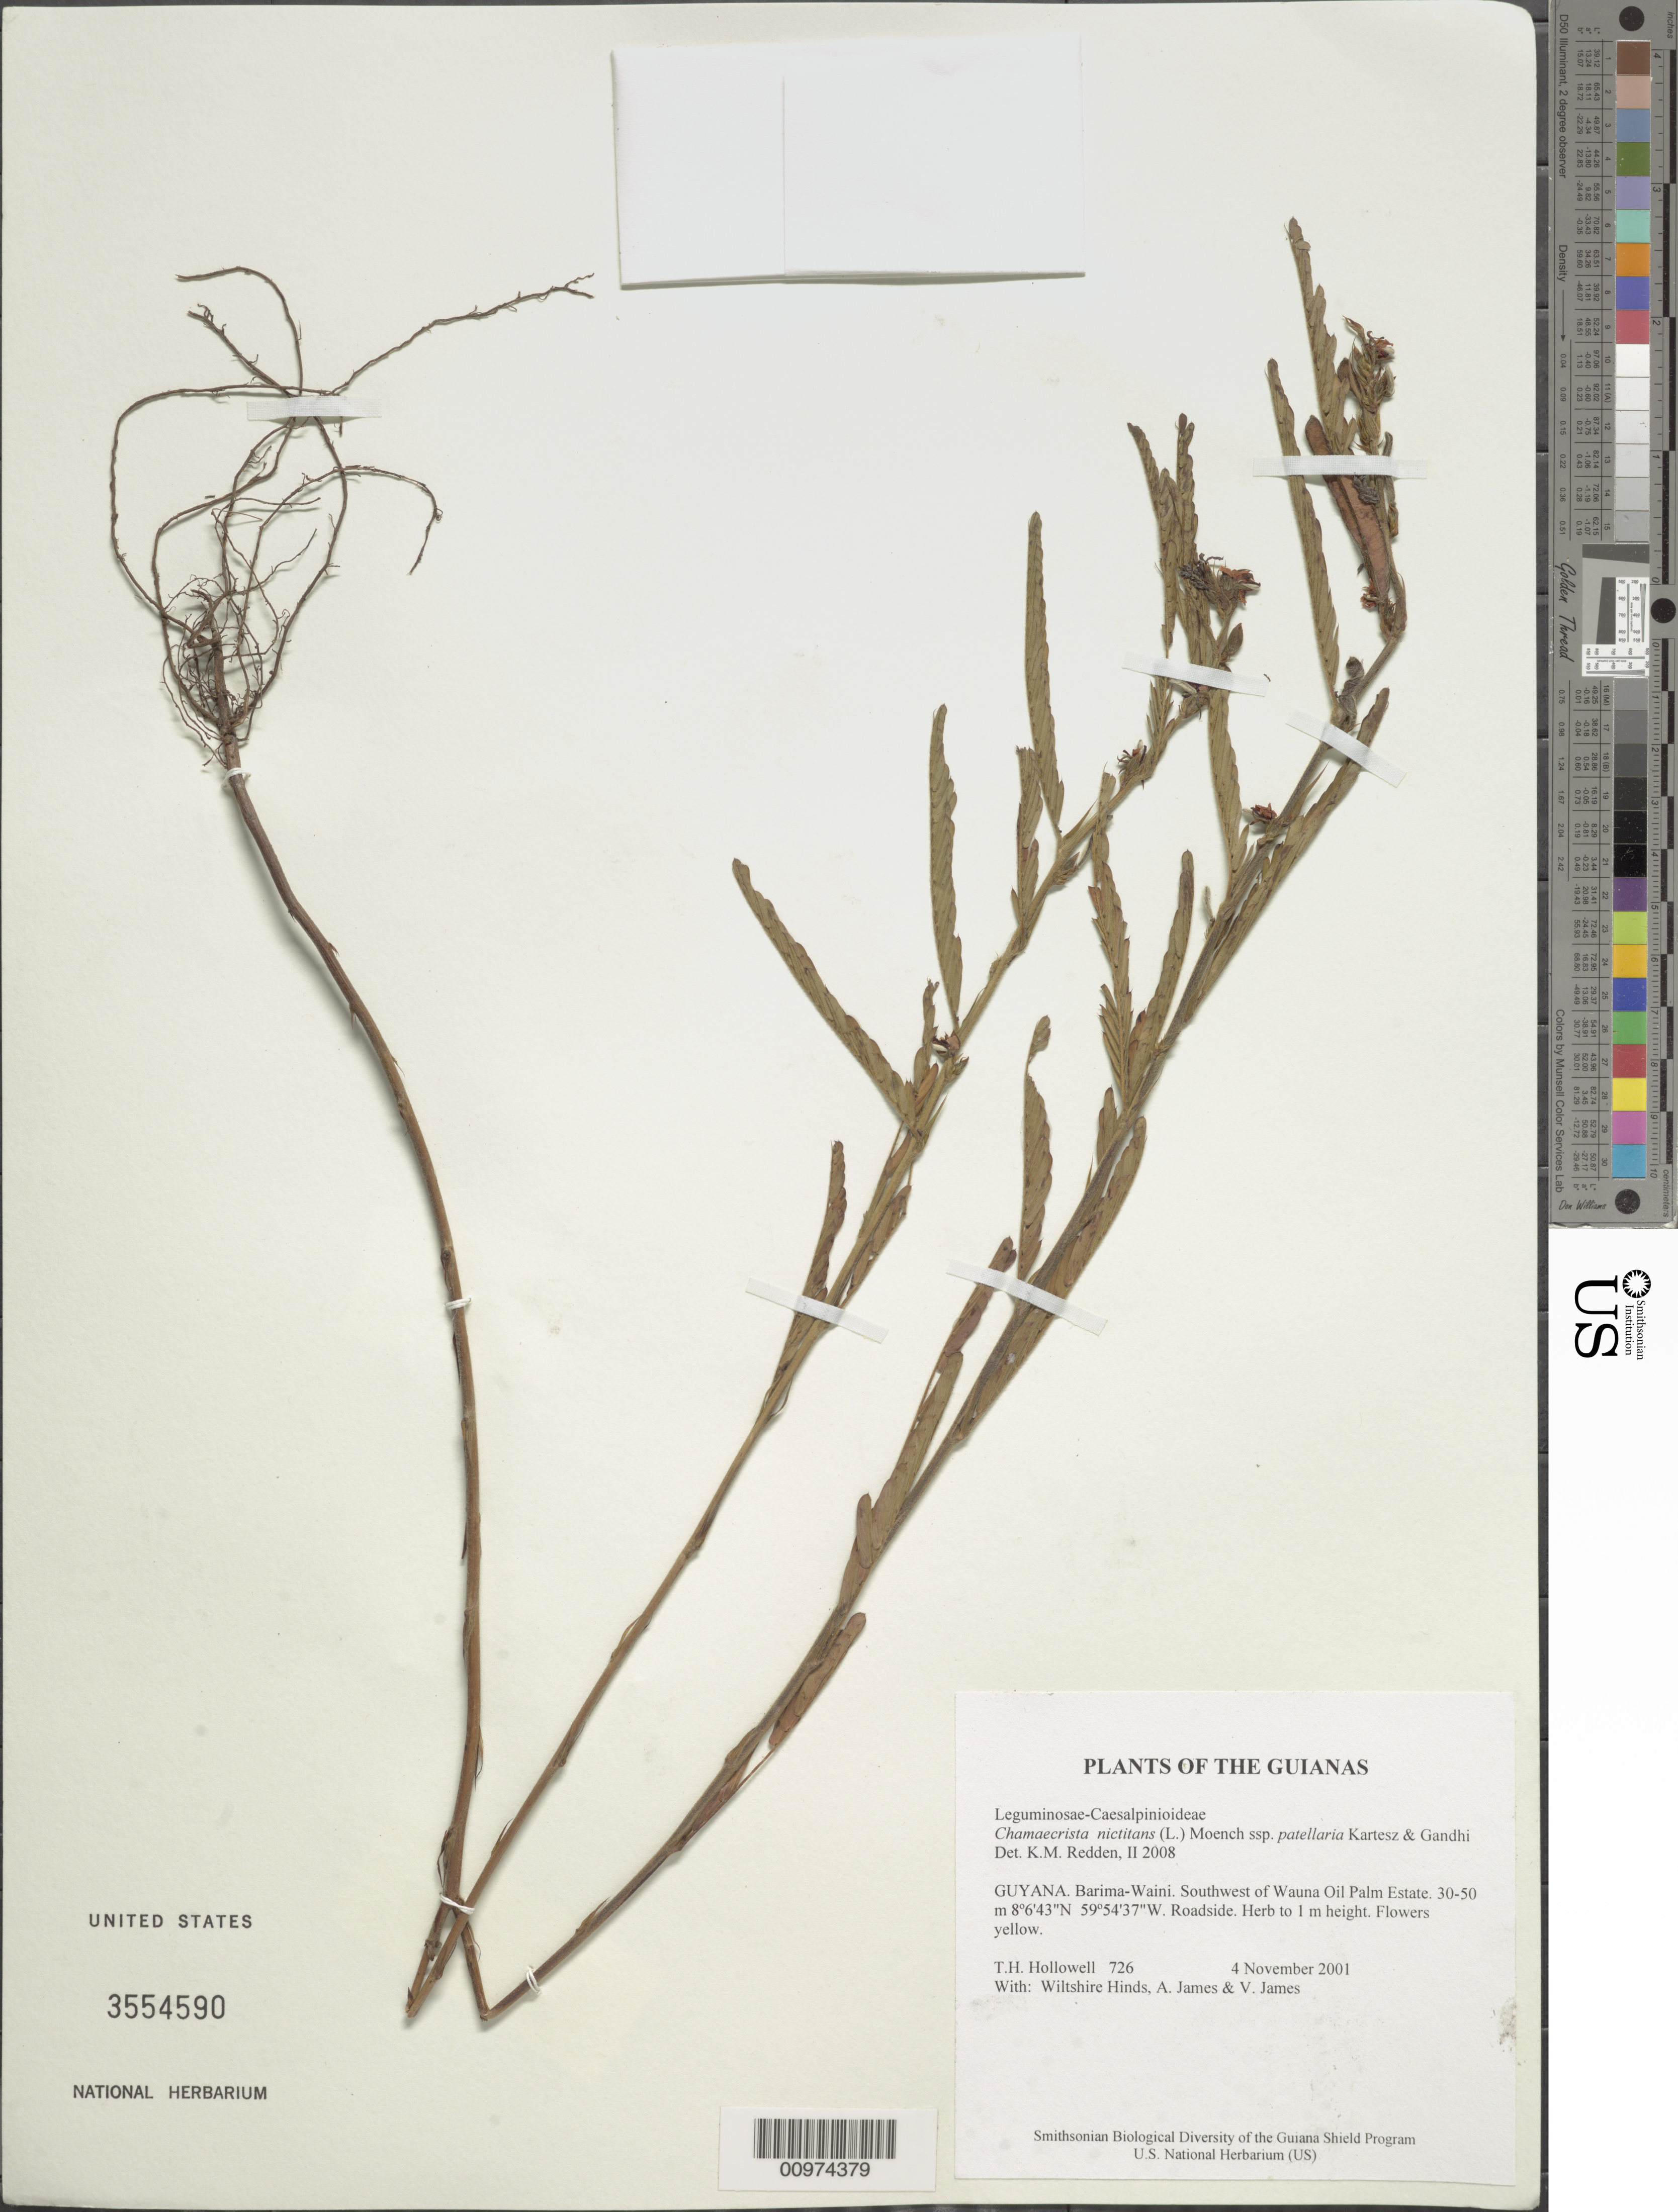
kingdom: Plantae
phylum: Tracheophyta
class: Magnoliopsida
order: Fabales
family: Fabaceae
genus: Chamaecrista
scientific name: Chamaecrista patellaria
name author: (Collad.) Greene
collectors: T. Hollowell, W. Hinds, A. James & V. James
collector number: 726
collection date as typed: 4 November 2001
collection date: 2001-11-04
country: Guyana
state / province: Barima-Waini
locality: Southwest of Wauna Oil Palm Estate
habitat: Roadside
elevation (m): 30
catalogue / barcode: US 3554590